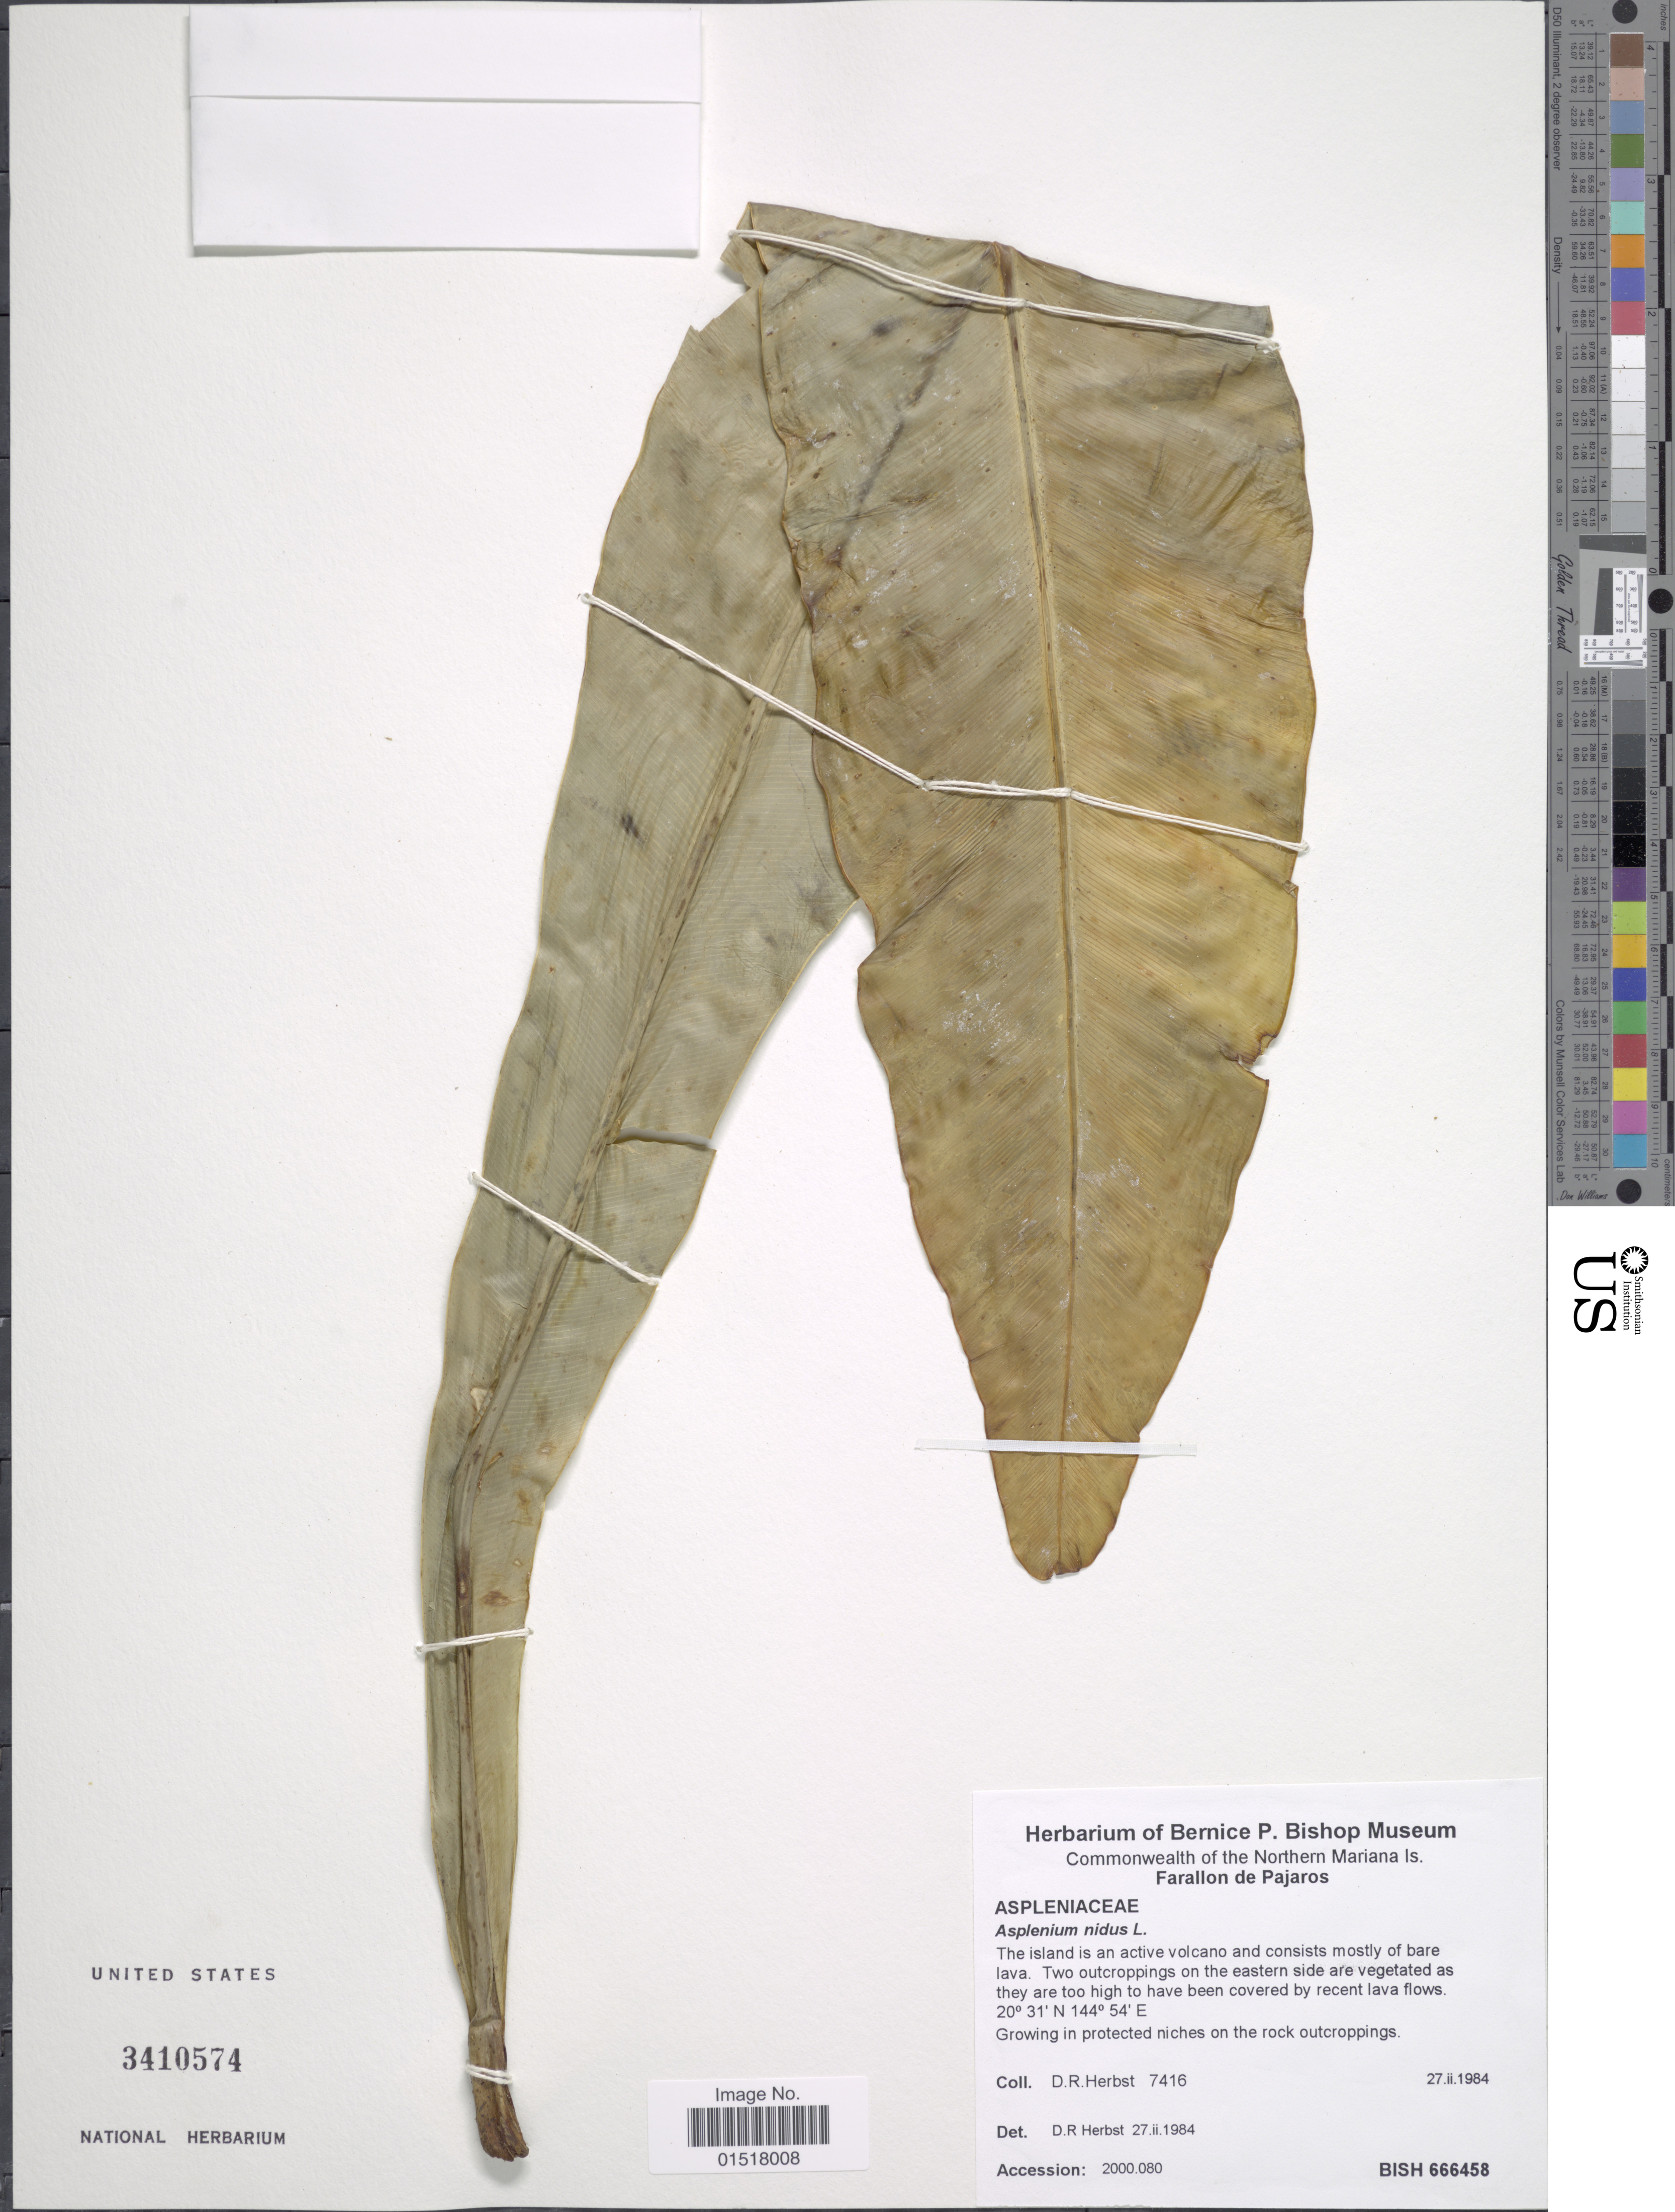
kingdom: Plantae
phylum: Tracheophyta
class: Polypodiopsida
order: Polypodiales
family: Aspleniaceae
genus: Asplenium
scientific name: Asplenium nidus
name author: L.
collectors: D. R. Herbst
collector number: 7416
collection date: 1984-02-27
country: Northern Mariana Islands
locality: Farallon de Pajaros. The island is an active volcano and consists mostly of bare lava.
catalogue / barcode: US 3410574